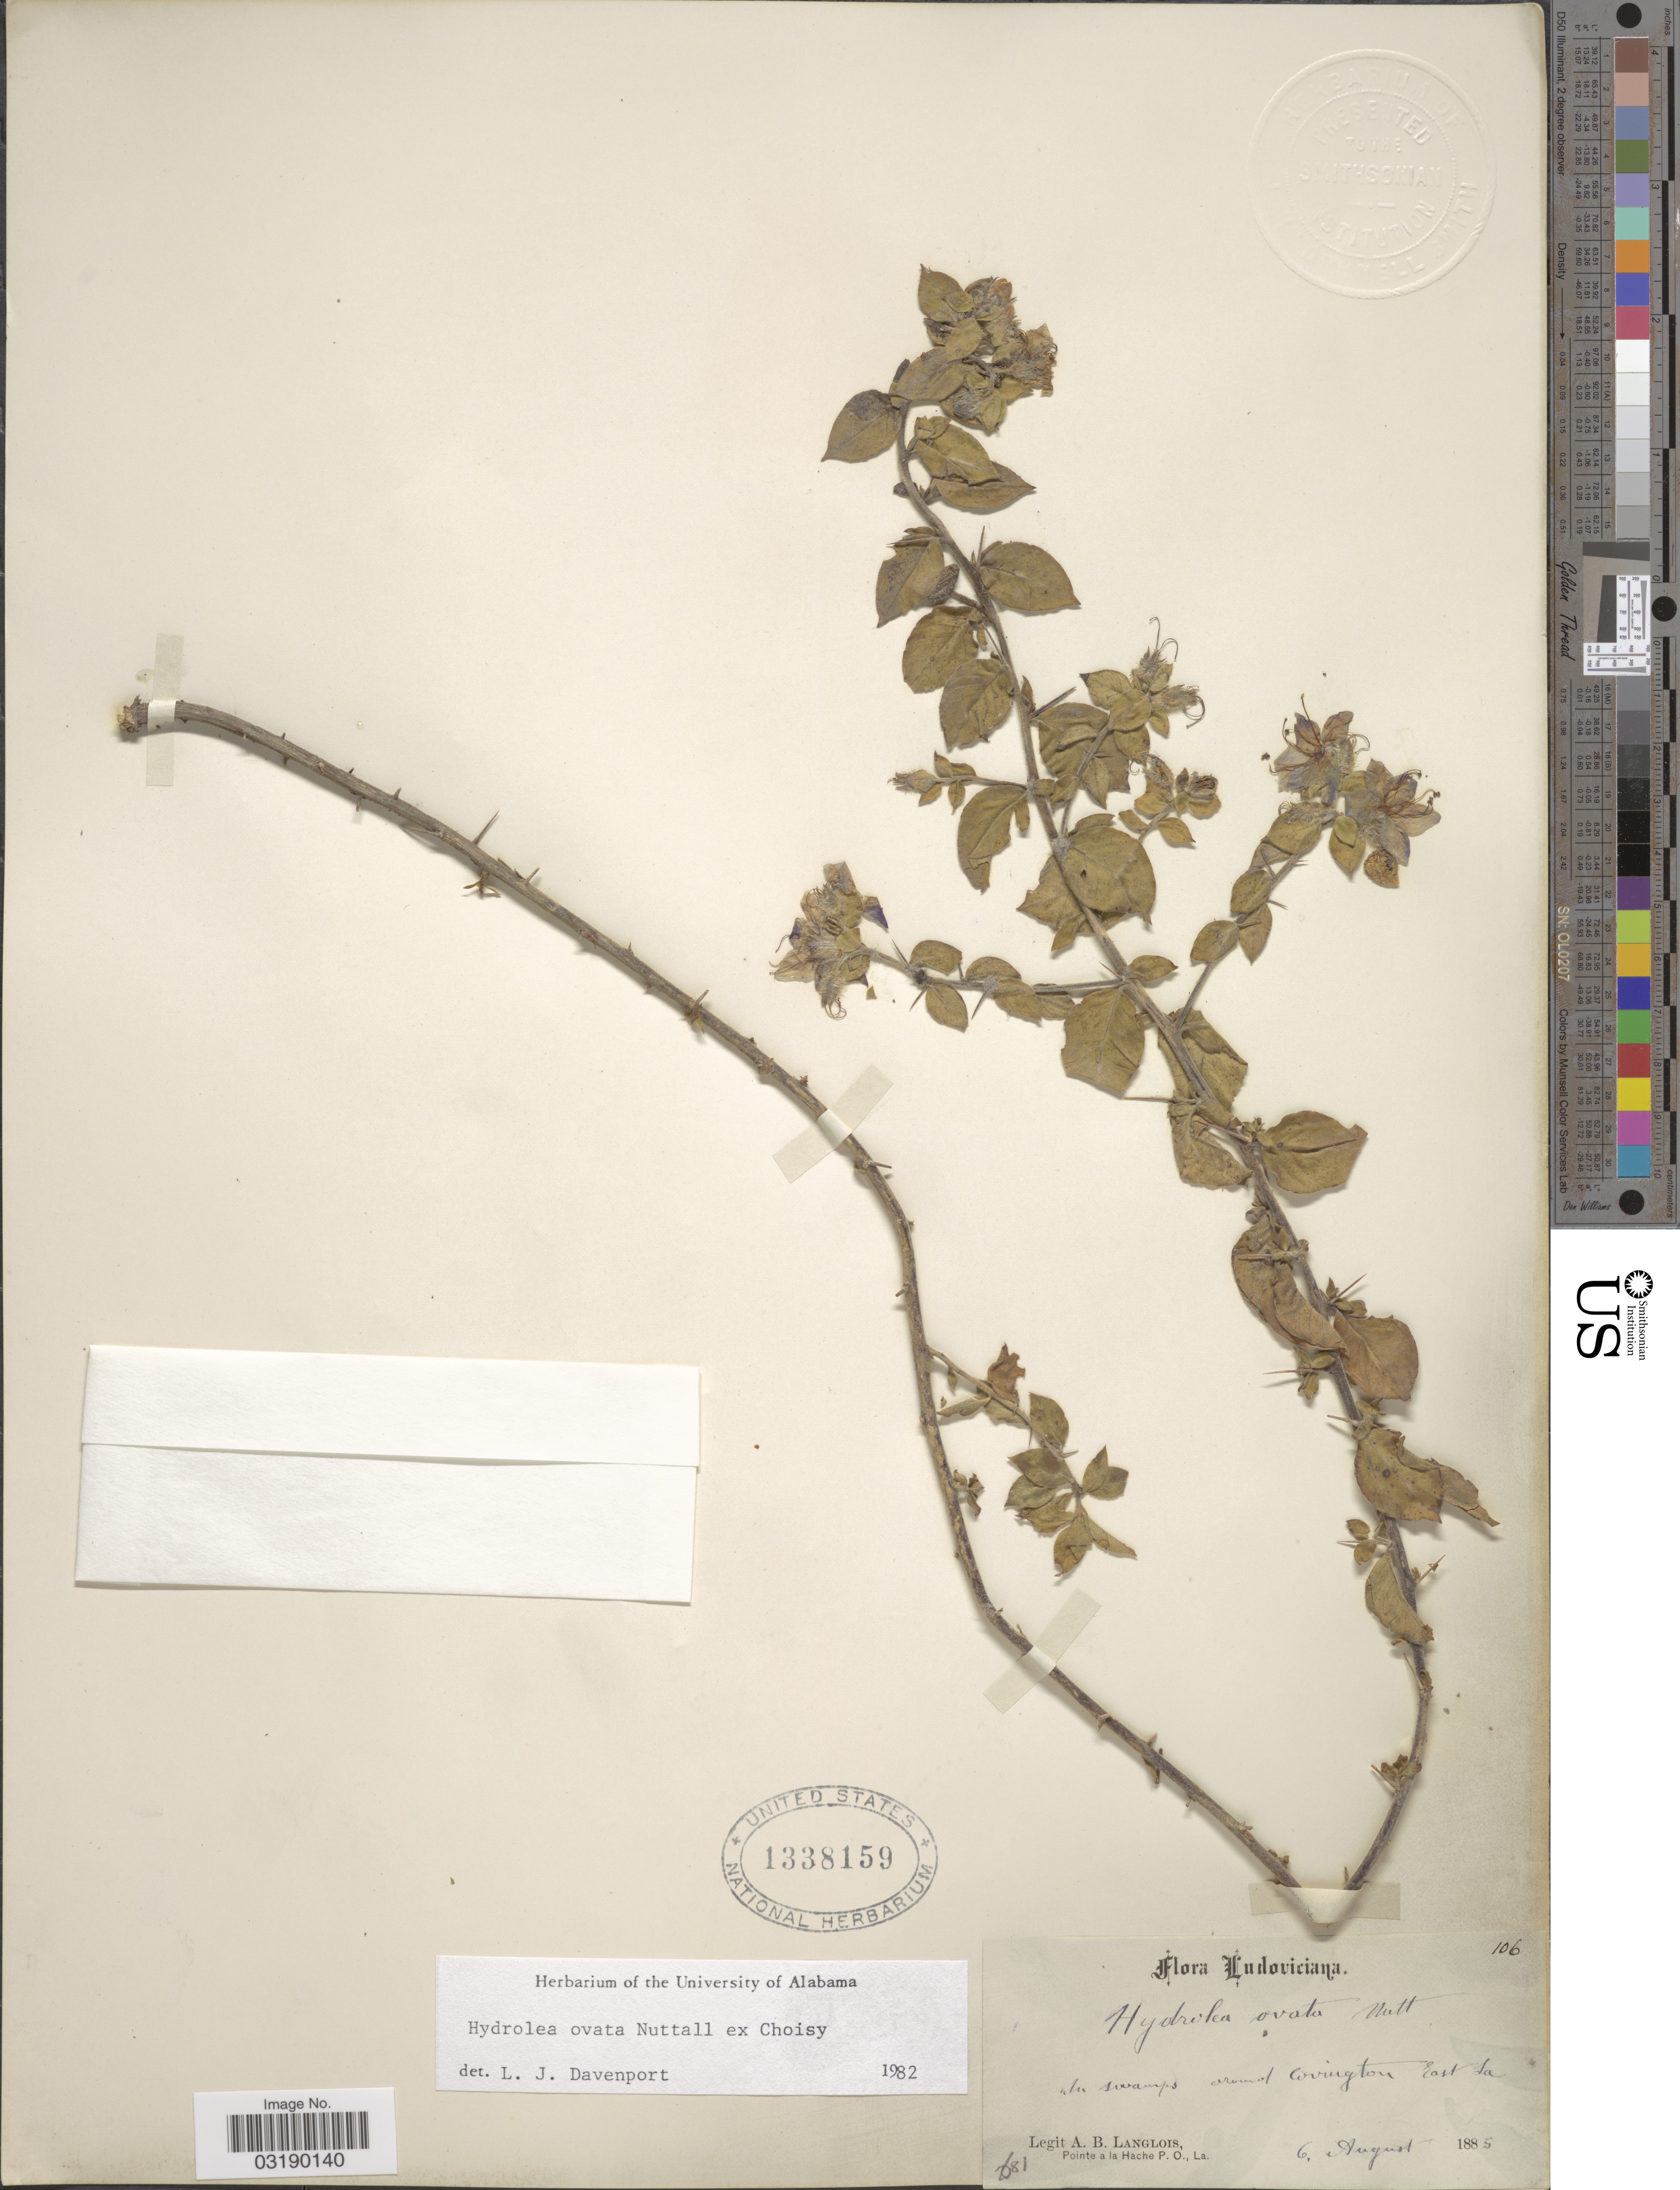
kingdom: Plantae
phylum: Tracheophyta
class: Magnoliopsida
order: Solanales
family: Hydroleaceae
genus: Hydrolea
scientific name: Hydrolea ovata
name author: Nutt. ex Choisy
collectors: A. Langlois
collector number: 681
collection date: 1885-08-06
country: United States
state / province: Louisiana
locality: In swamps around Covington East La.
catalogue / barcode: US 1338159